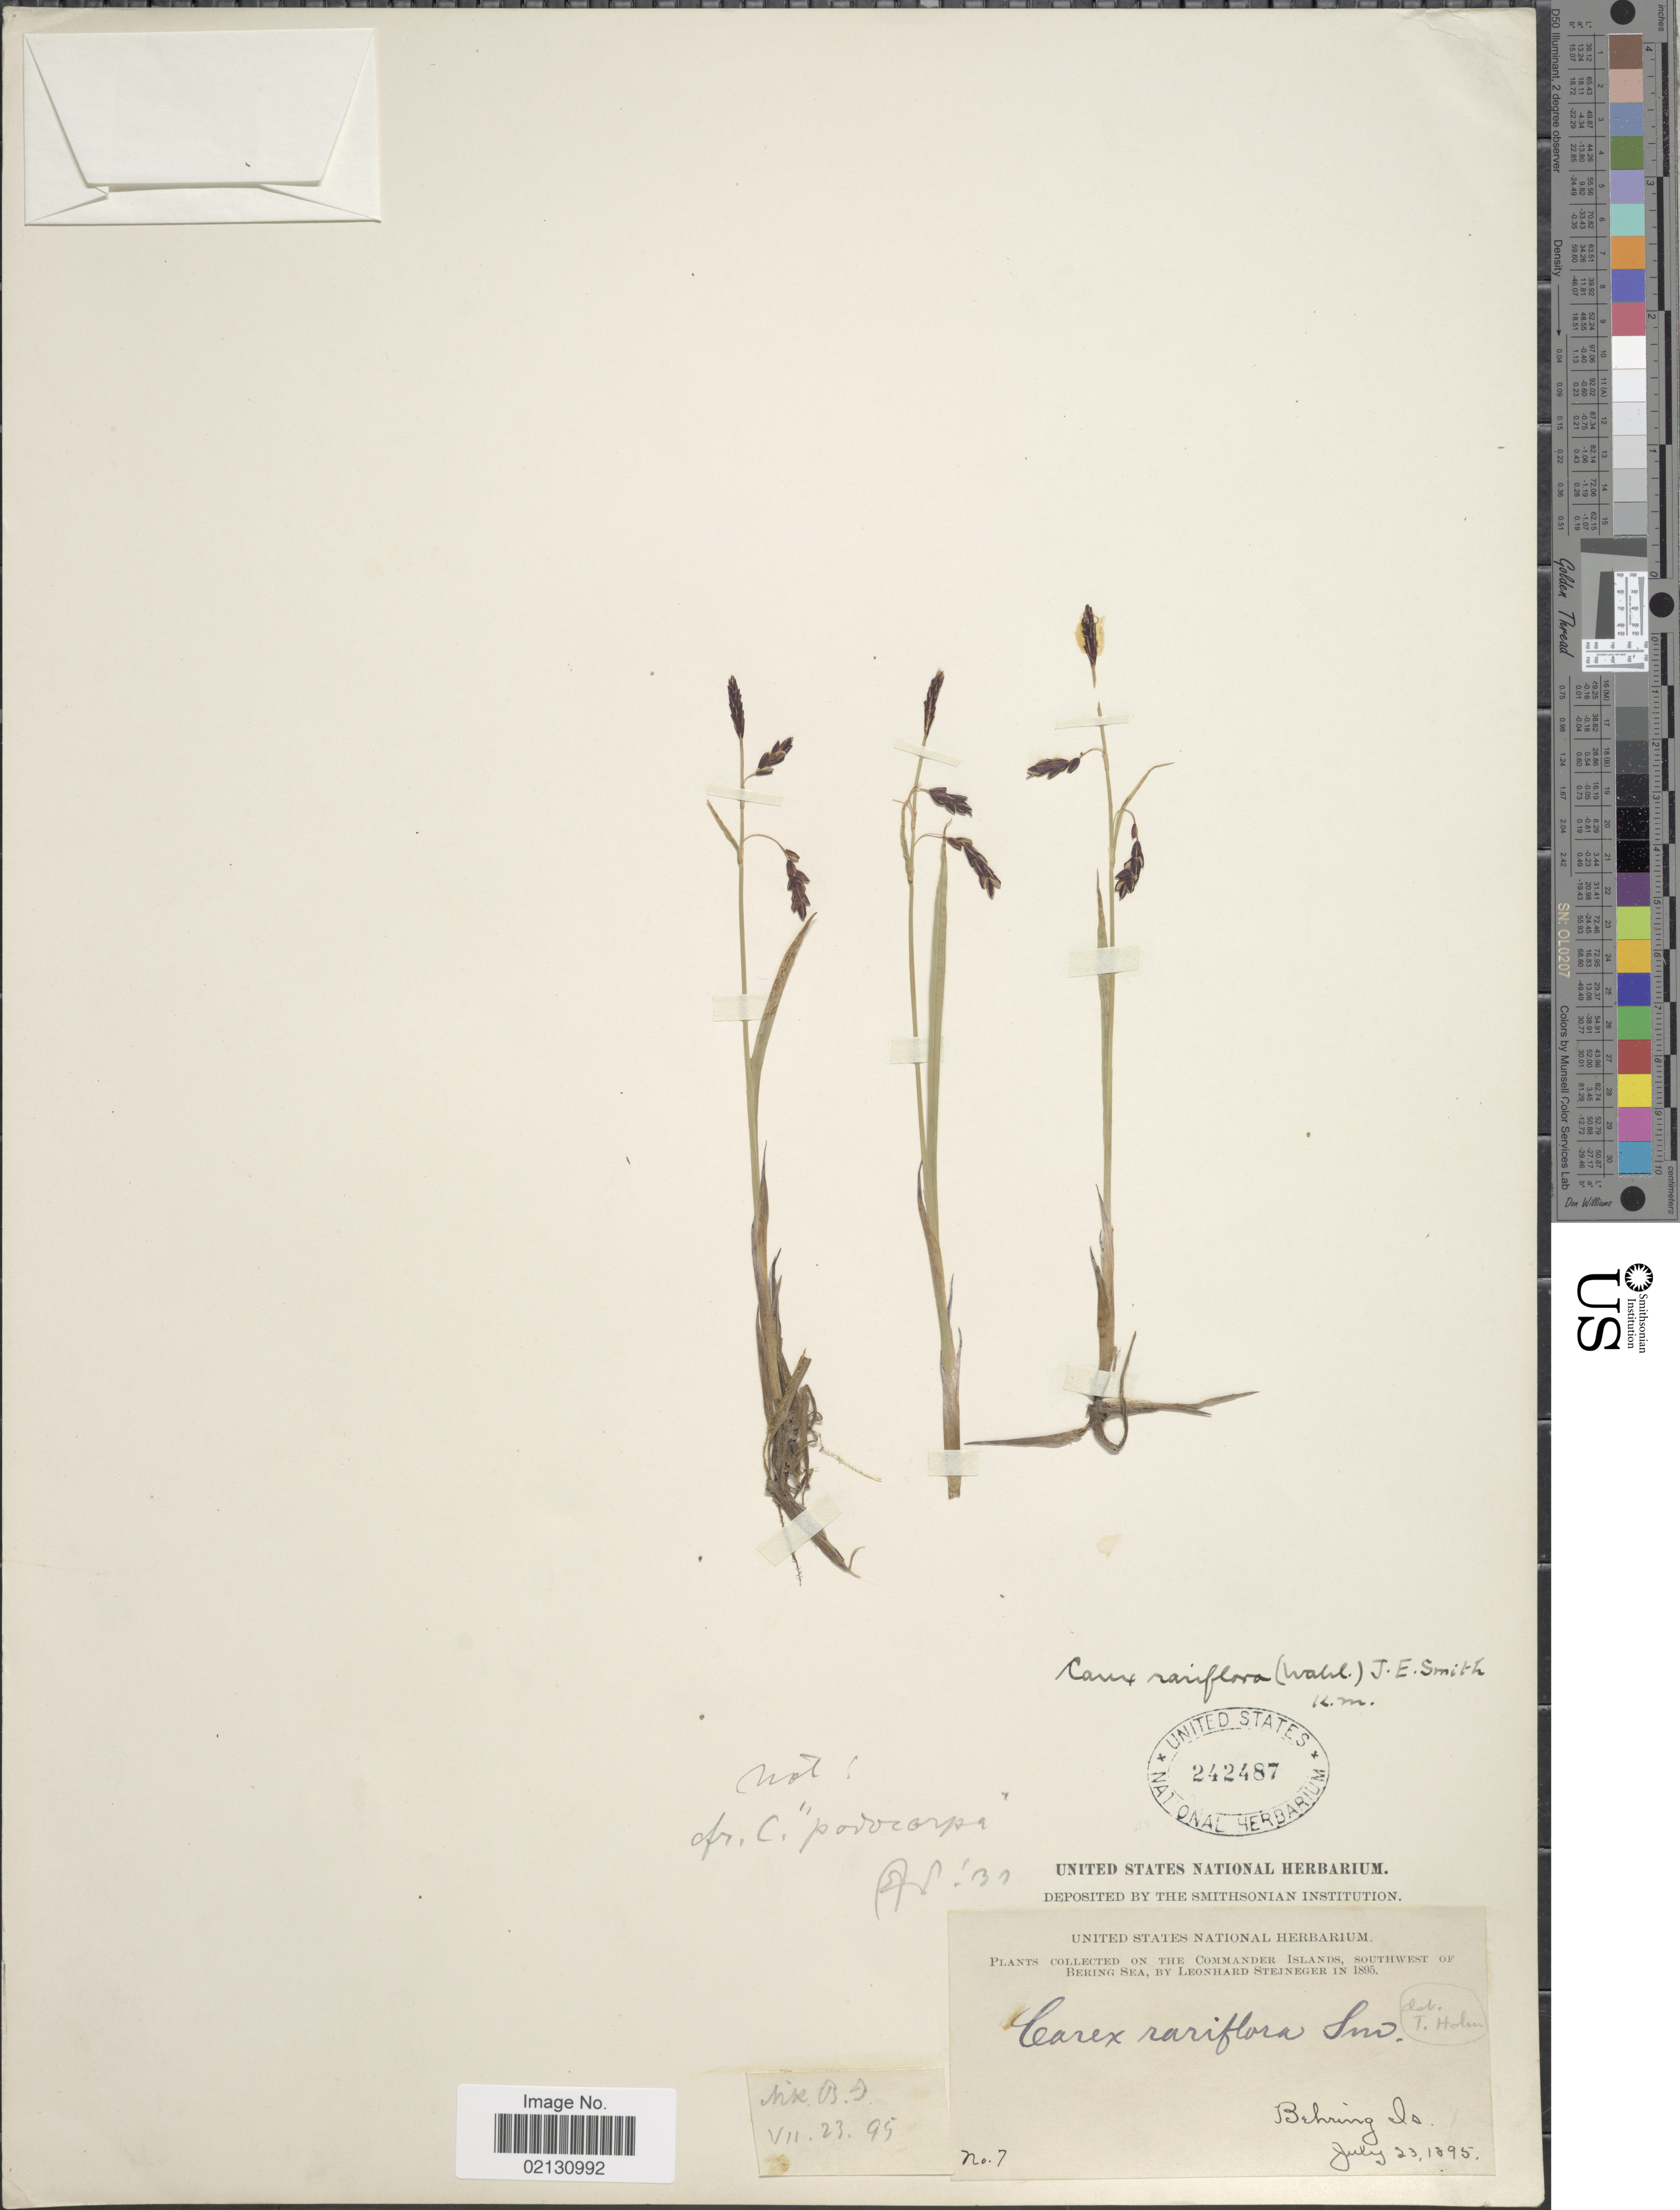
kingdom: Plantae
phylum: Tracheophyta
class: Liliopsida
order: Poales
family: Cyperaceae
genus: Carex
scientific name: Carex rariflora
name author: (Wahlenb.) Sm.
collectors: L. Stejneger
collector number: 7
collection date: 1895-07-23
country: Russian Federation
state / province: Kamchatka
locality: On the Commander Islands, Southwest of Bering Sea, Behring Is.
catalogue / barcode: US 242487